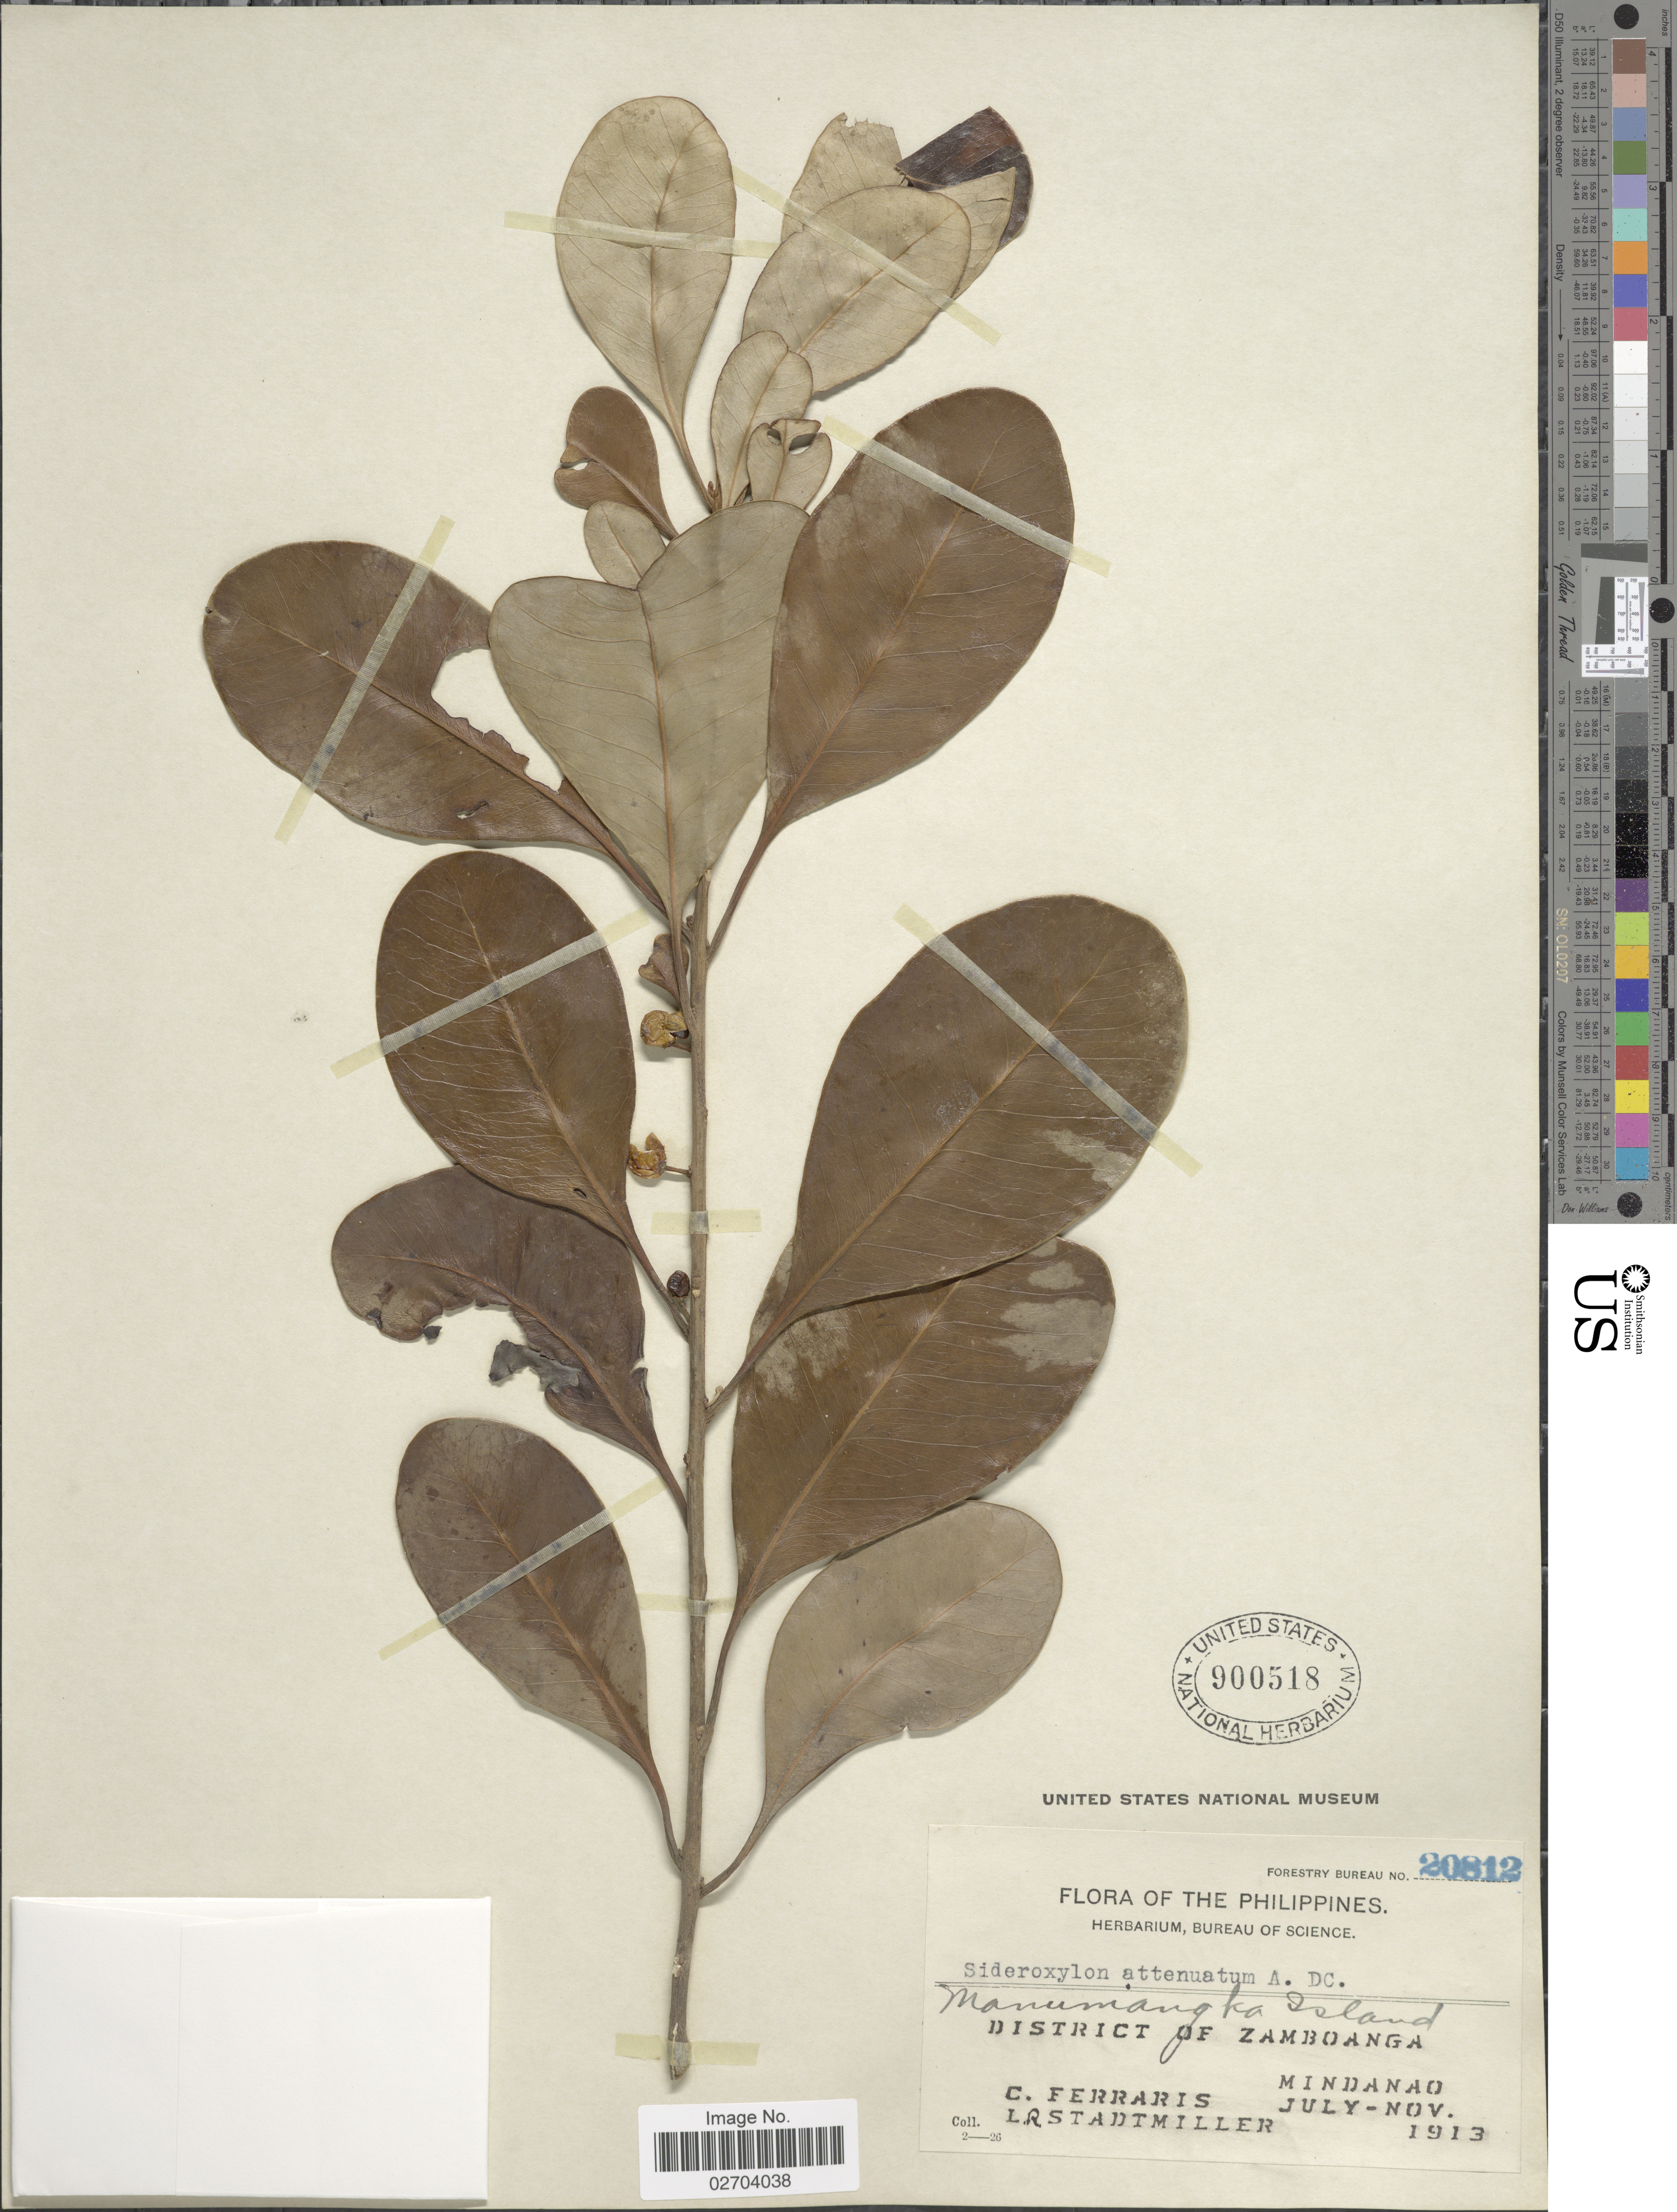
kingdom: Plantae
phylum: Tracheophyta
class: Magnoliopsida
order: Ericales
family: Sapotaceae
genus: Sideroxylon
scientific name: Sideroxylon ferrugineum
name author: Hook. & Arn.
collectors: C. Ferraris & L. Stadtmiller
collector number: Forestry Bureau 20812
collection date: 1913-07/1913-11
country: Philippines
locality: District of Zamboanga, Mindanao. Manumangka Island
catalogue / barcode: US 900518